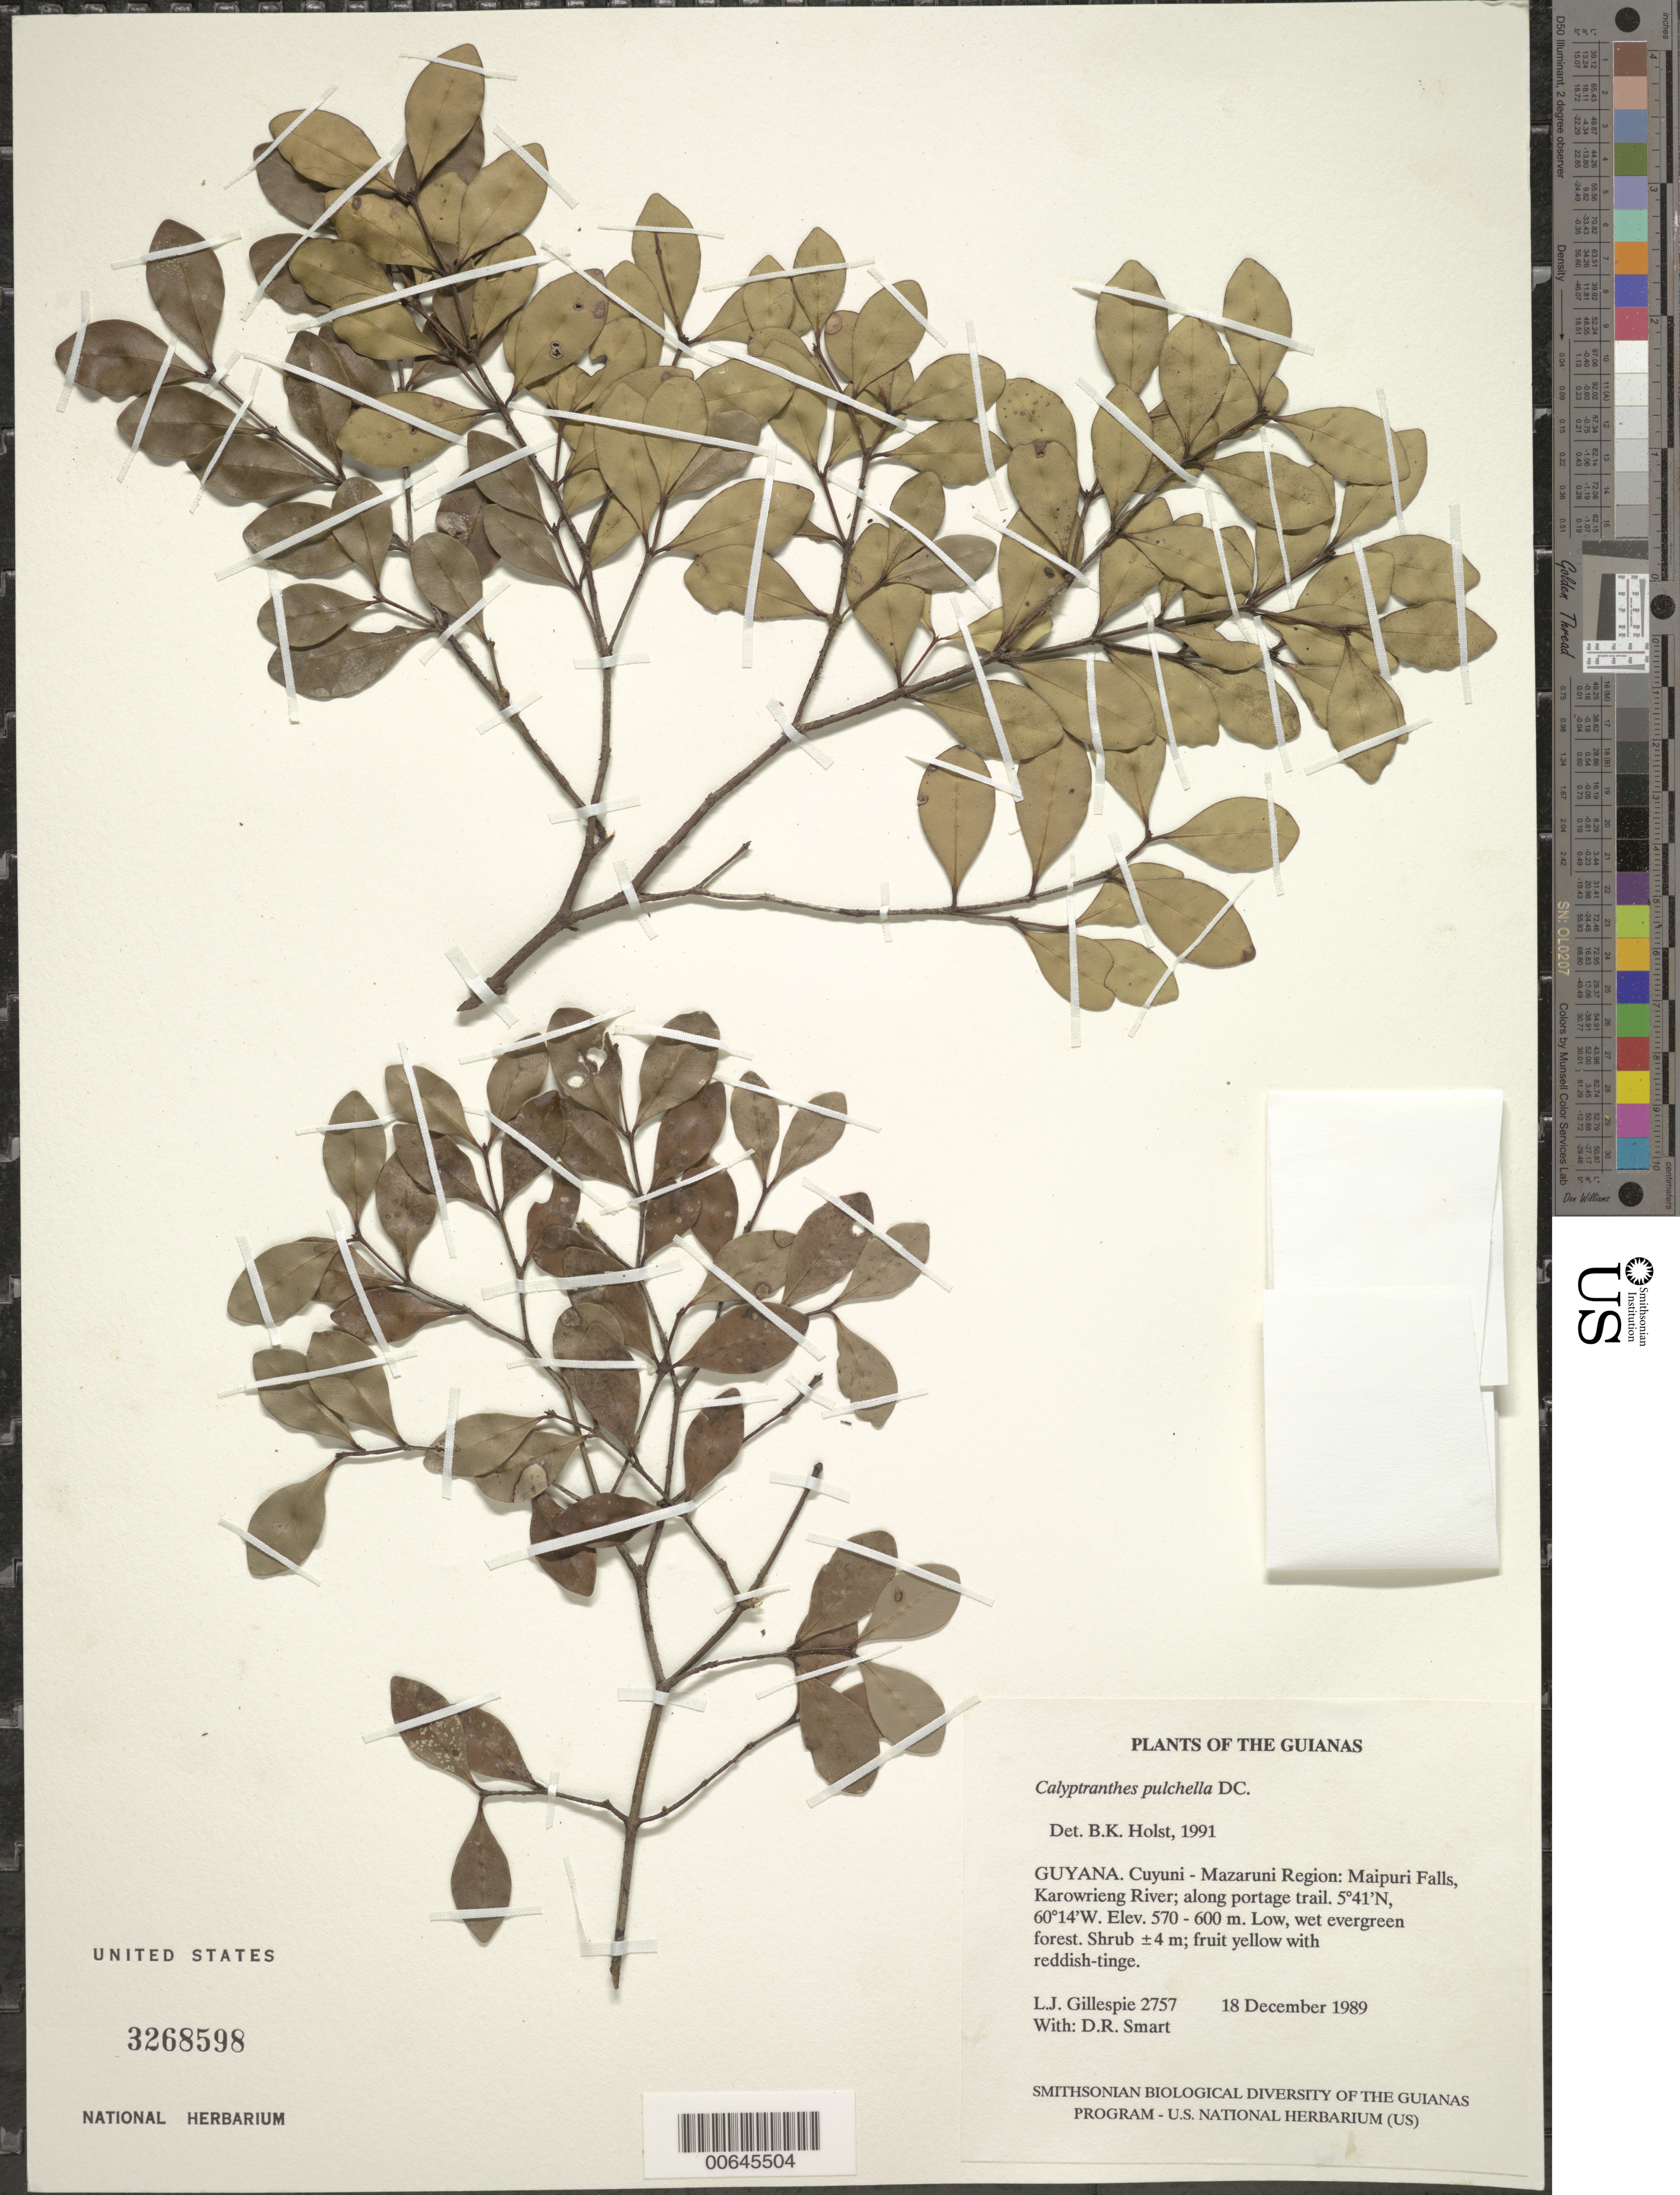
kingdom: Plantae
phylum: Tracheophyta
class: Magnoliopsida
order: Myrtales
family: Myrtaceae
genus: Myrcia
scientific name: Myrcia pulchella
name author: (DC.) A.R. Lourenço & E. Lucas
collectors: L. J. Gillespie & D. R. Smart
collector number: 2757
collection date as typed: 18 December 1989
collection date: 1989-12-18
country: Guyana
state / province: Cuyuni-Mazaruni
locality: Maipuri Falls, Karowrieng River; along portage trail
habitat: Low, wet evergreen forest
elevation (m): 570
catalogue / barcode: US 3268598